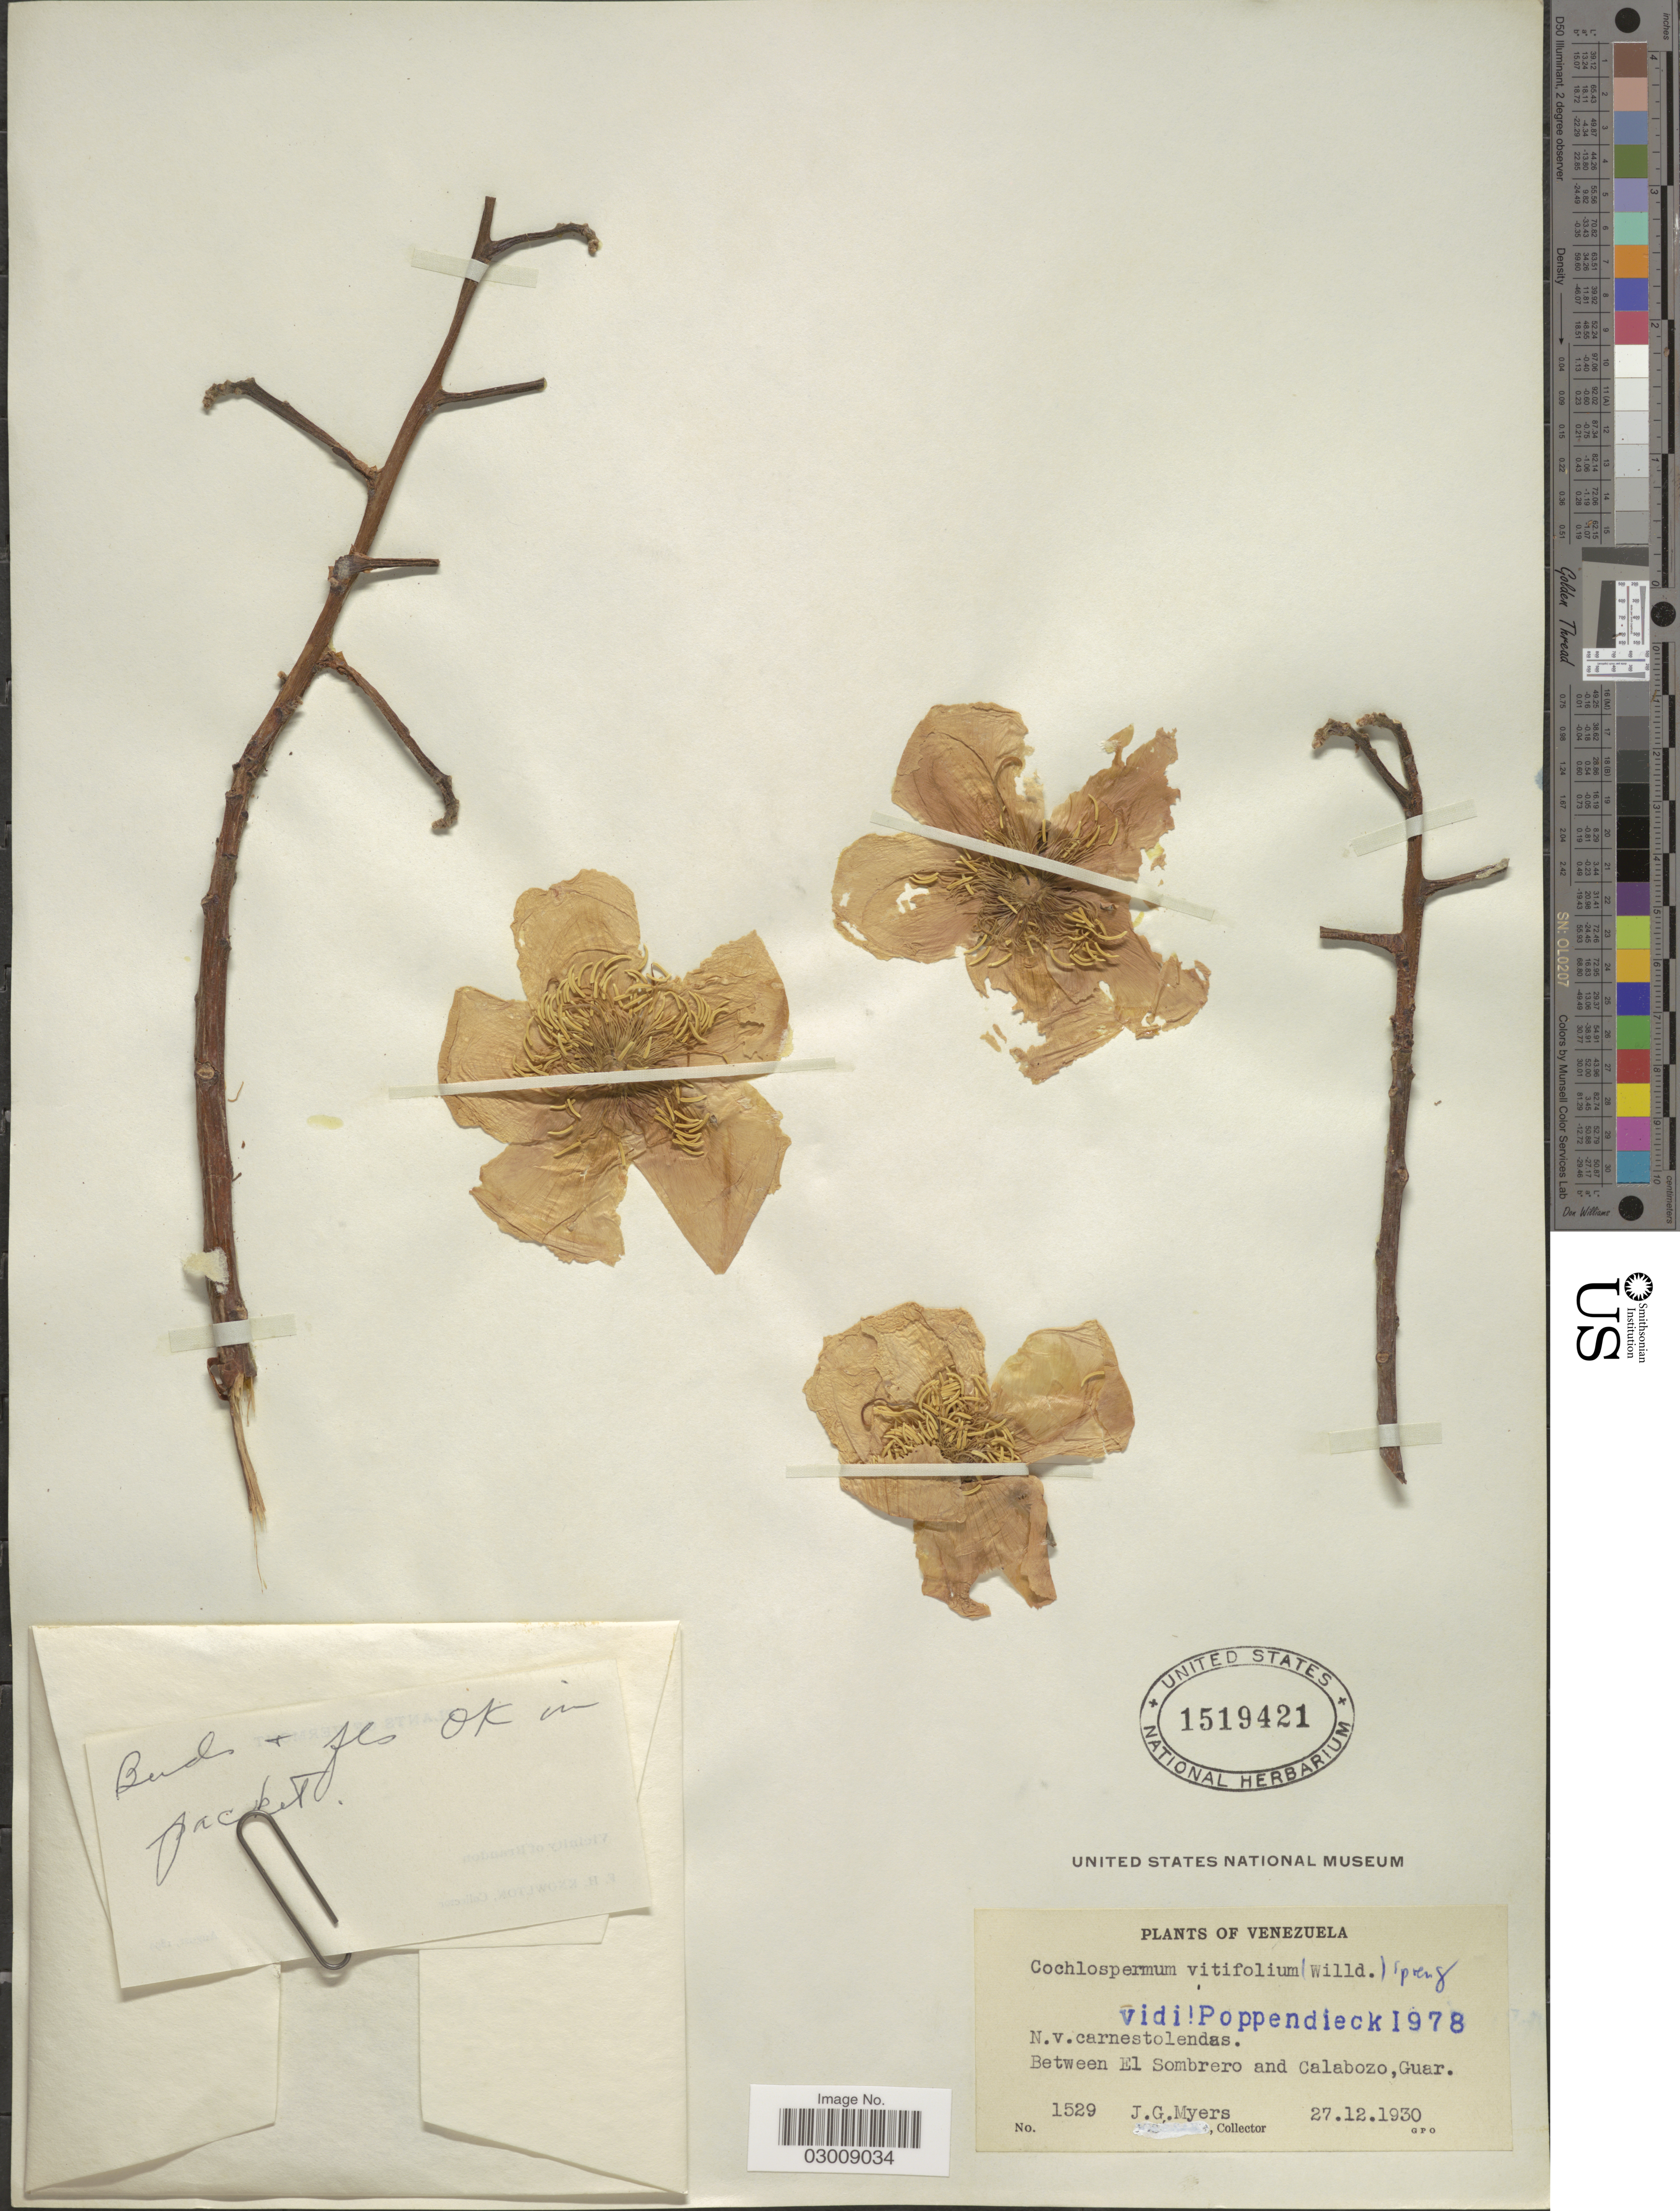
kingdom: Plantae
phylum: Tracheophyta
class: Magnoliopsida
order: Malvales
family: Cochlospermaceae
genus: Cochlospermum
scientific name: Cochlospermum vitifolium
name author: (Willd.) Spreng.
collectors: J. Myers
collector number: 1529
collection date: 1930-12-27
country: Venezuela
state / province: Guárico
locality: Between El Sombrero and Calabozo.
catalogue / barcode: US 1519421